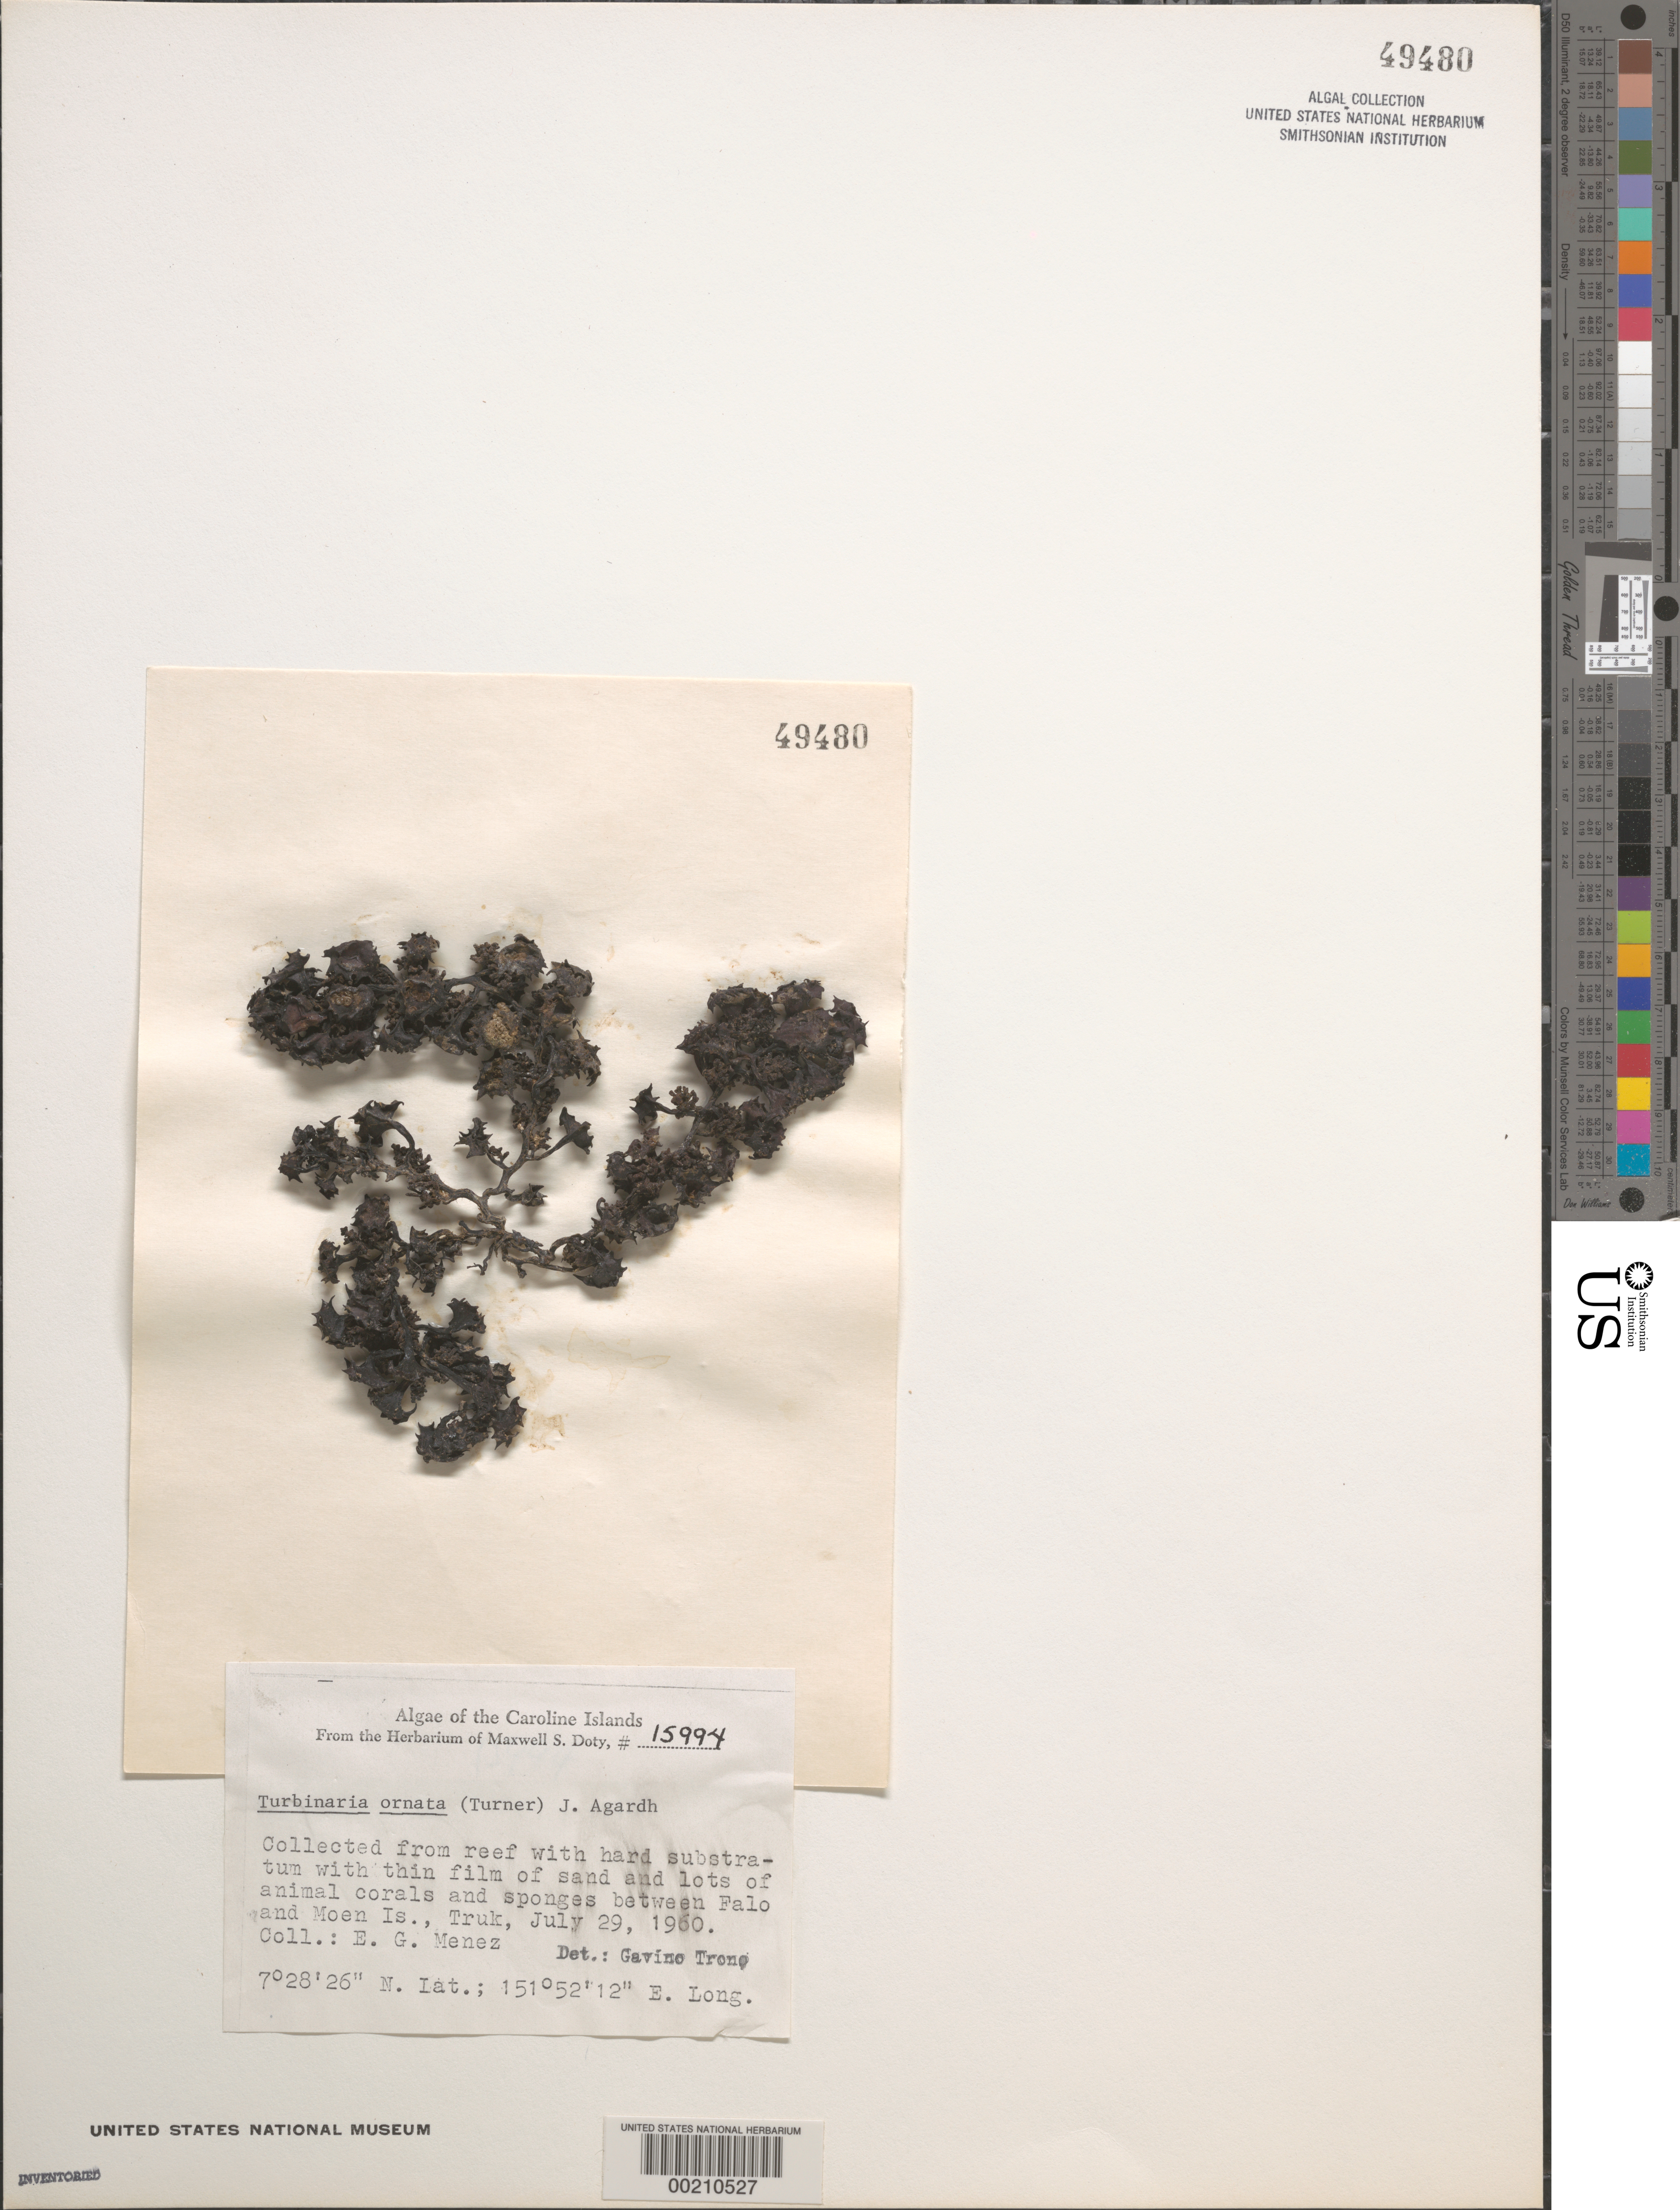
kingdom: Chromista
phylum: Ochrophyta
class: Phaeophyceae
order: Fucales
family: Sargassaceae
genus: Turbinaria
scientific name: Turbinaria ornata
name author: (Turner) J. Agardh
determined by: Trono, Gavino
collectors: Meñez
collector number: MSD 15994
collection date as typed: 29 Jul 1960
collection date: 1960-07-29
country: Micronesia, Federated States of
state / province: Truk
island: Truk (Chuuk) Is.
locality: Reef between Falo Islet and Moen Islet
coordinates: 7 28' 26" N, 151 52' 12" E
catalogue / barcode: US 49480